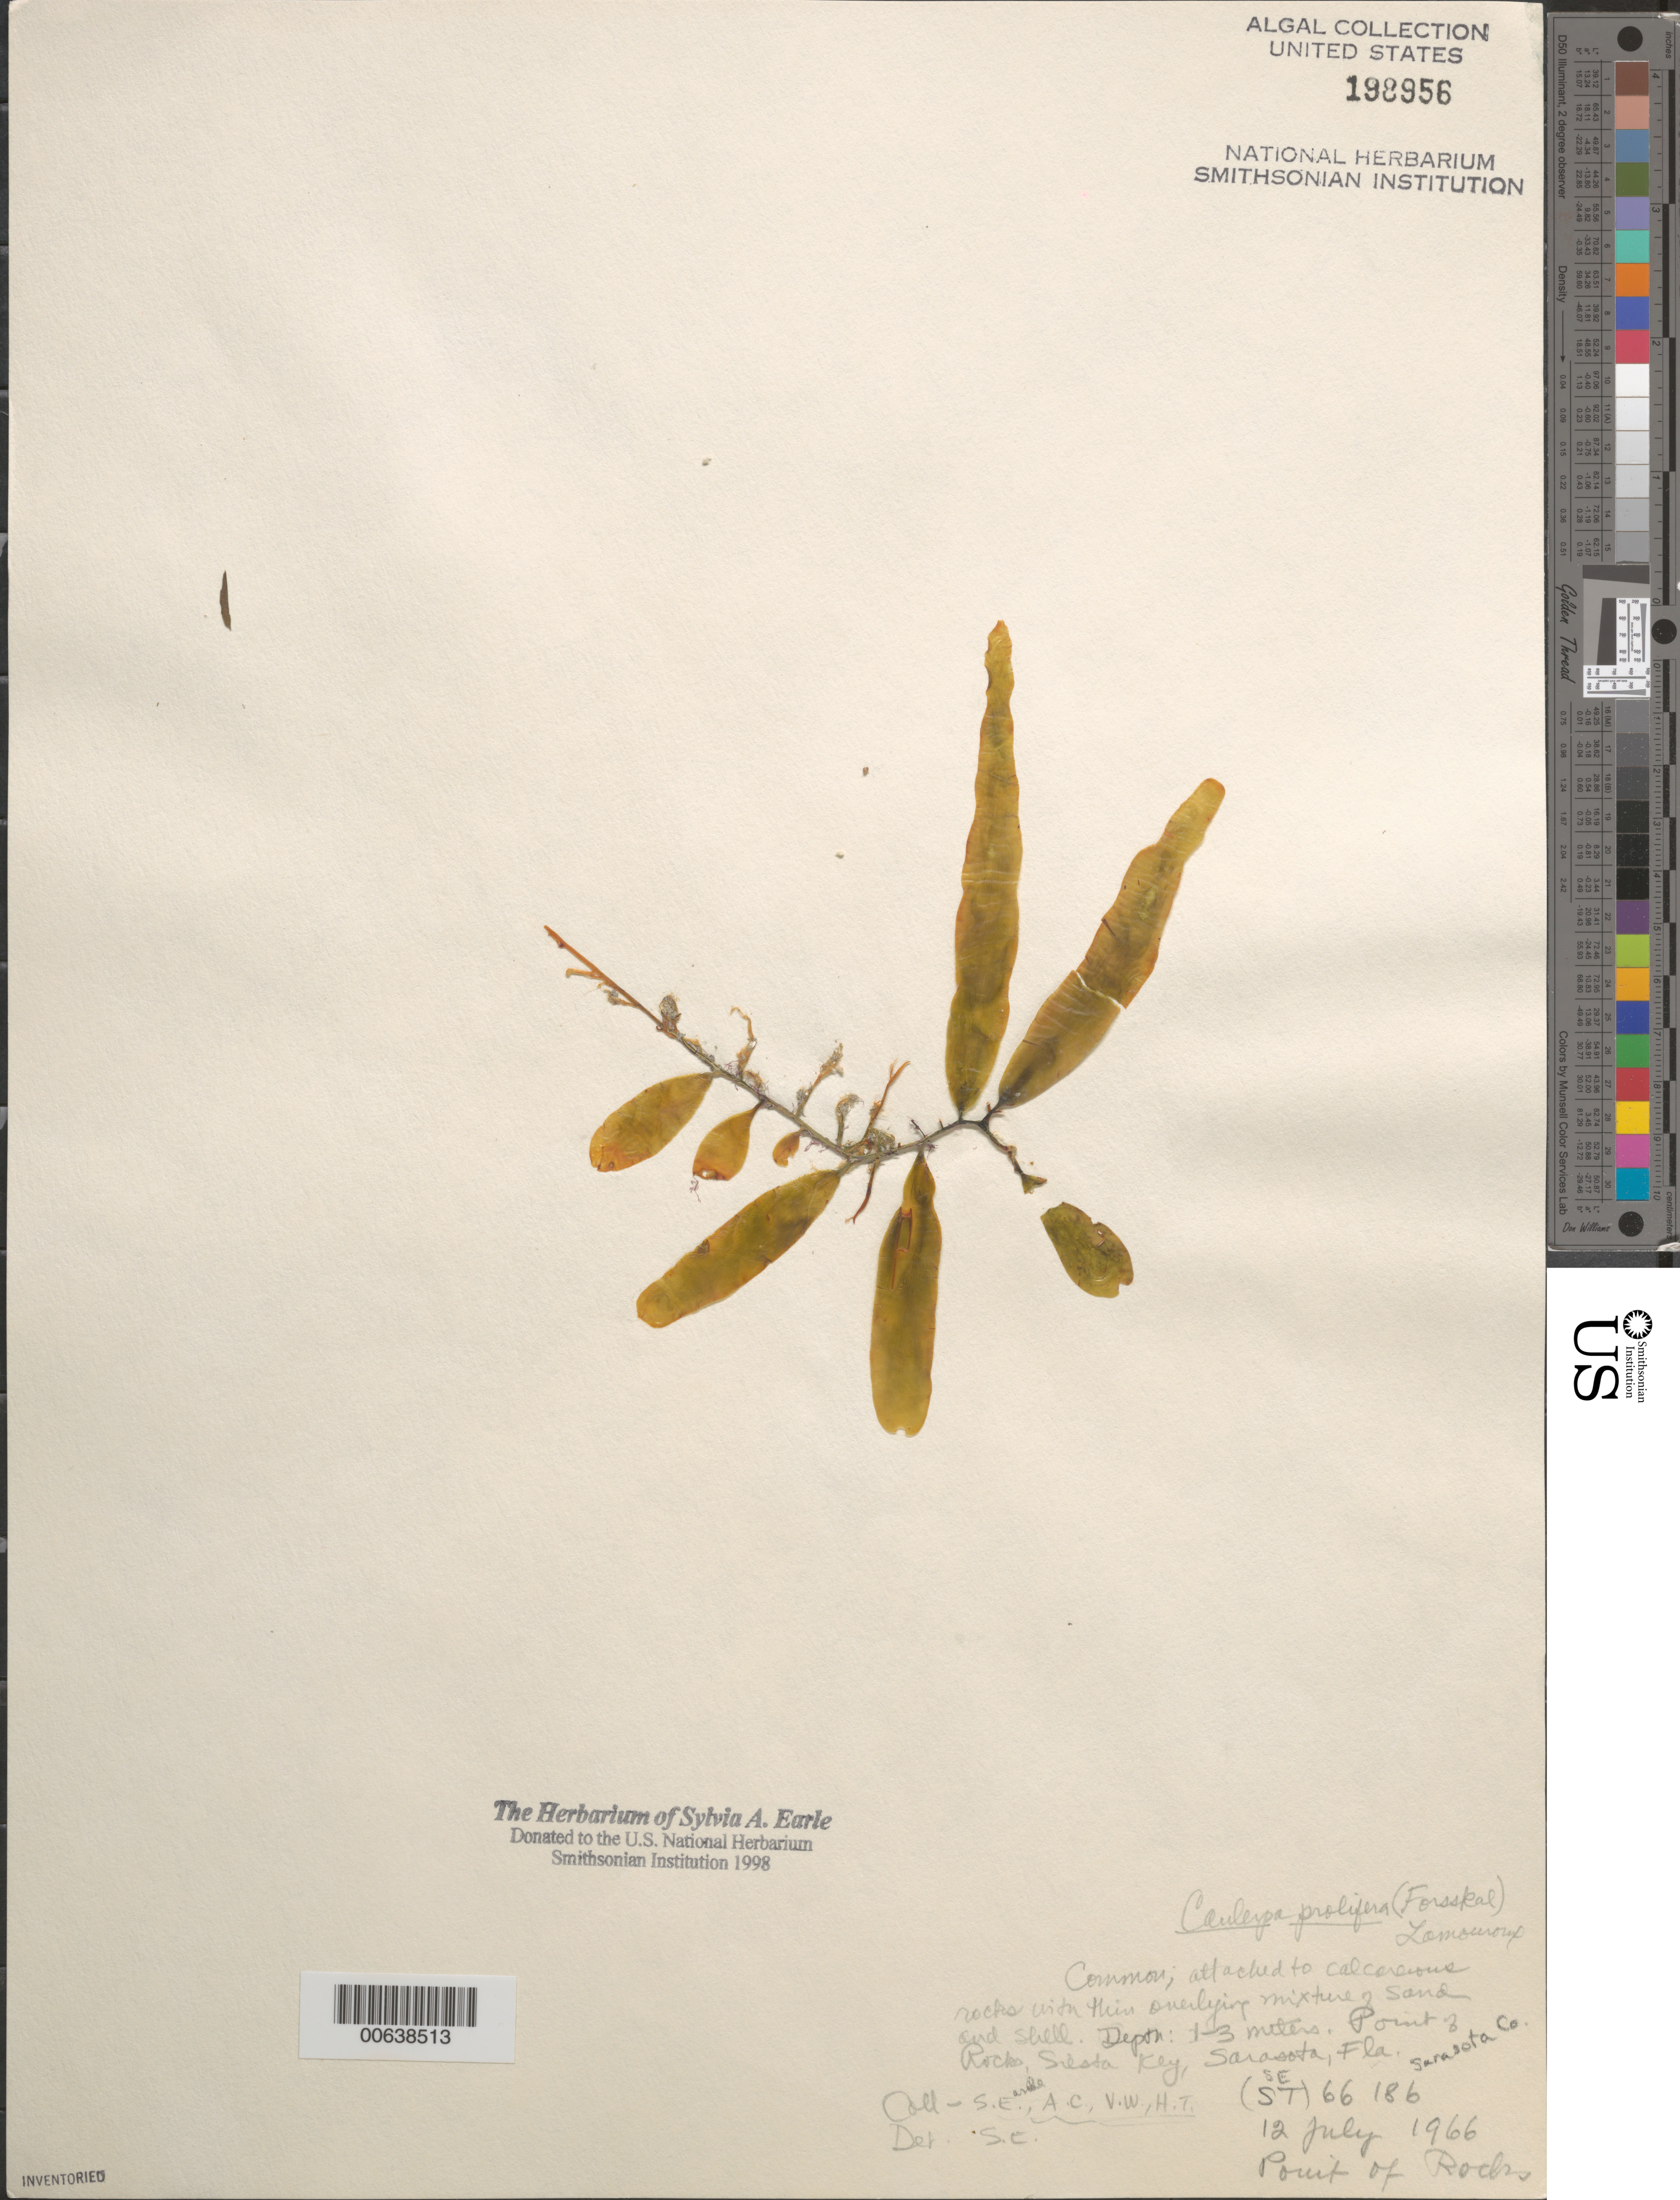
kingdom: Plantae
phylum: Chlorophyta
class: Ulvophyceae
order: Bryopsidales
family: Caulerpaceae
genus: Caulerpa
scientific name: Caulerpa prolifera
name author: (Forssk.) J.V.Lamouroux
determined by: Earle, S. A.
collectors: S. A. Earle, A. C., V. W. & H. Teas III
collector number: SE 66186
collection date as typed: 12 Jul 1966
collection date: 1966-07-12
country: United States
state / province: Florida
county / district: Sarasota County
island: Siesta Key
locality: Point of Rocks, Sarasota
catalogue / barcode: US 198956